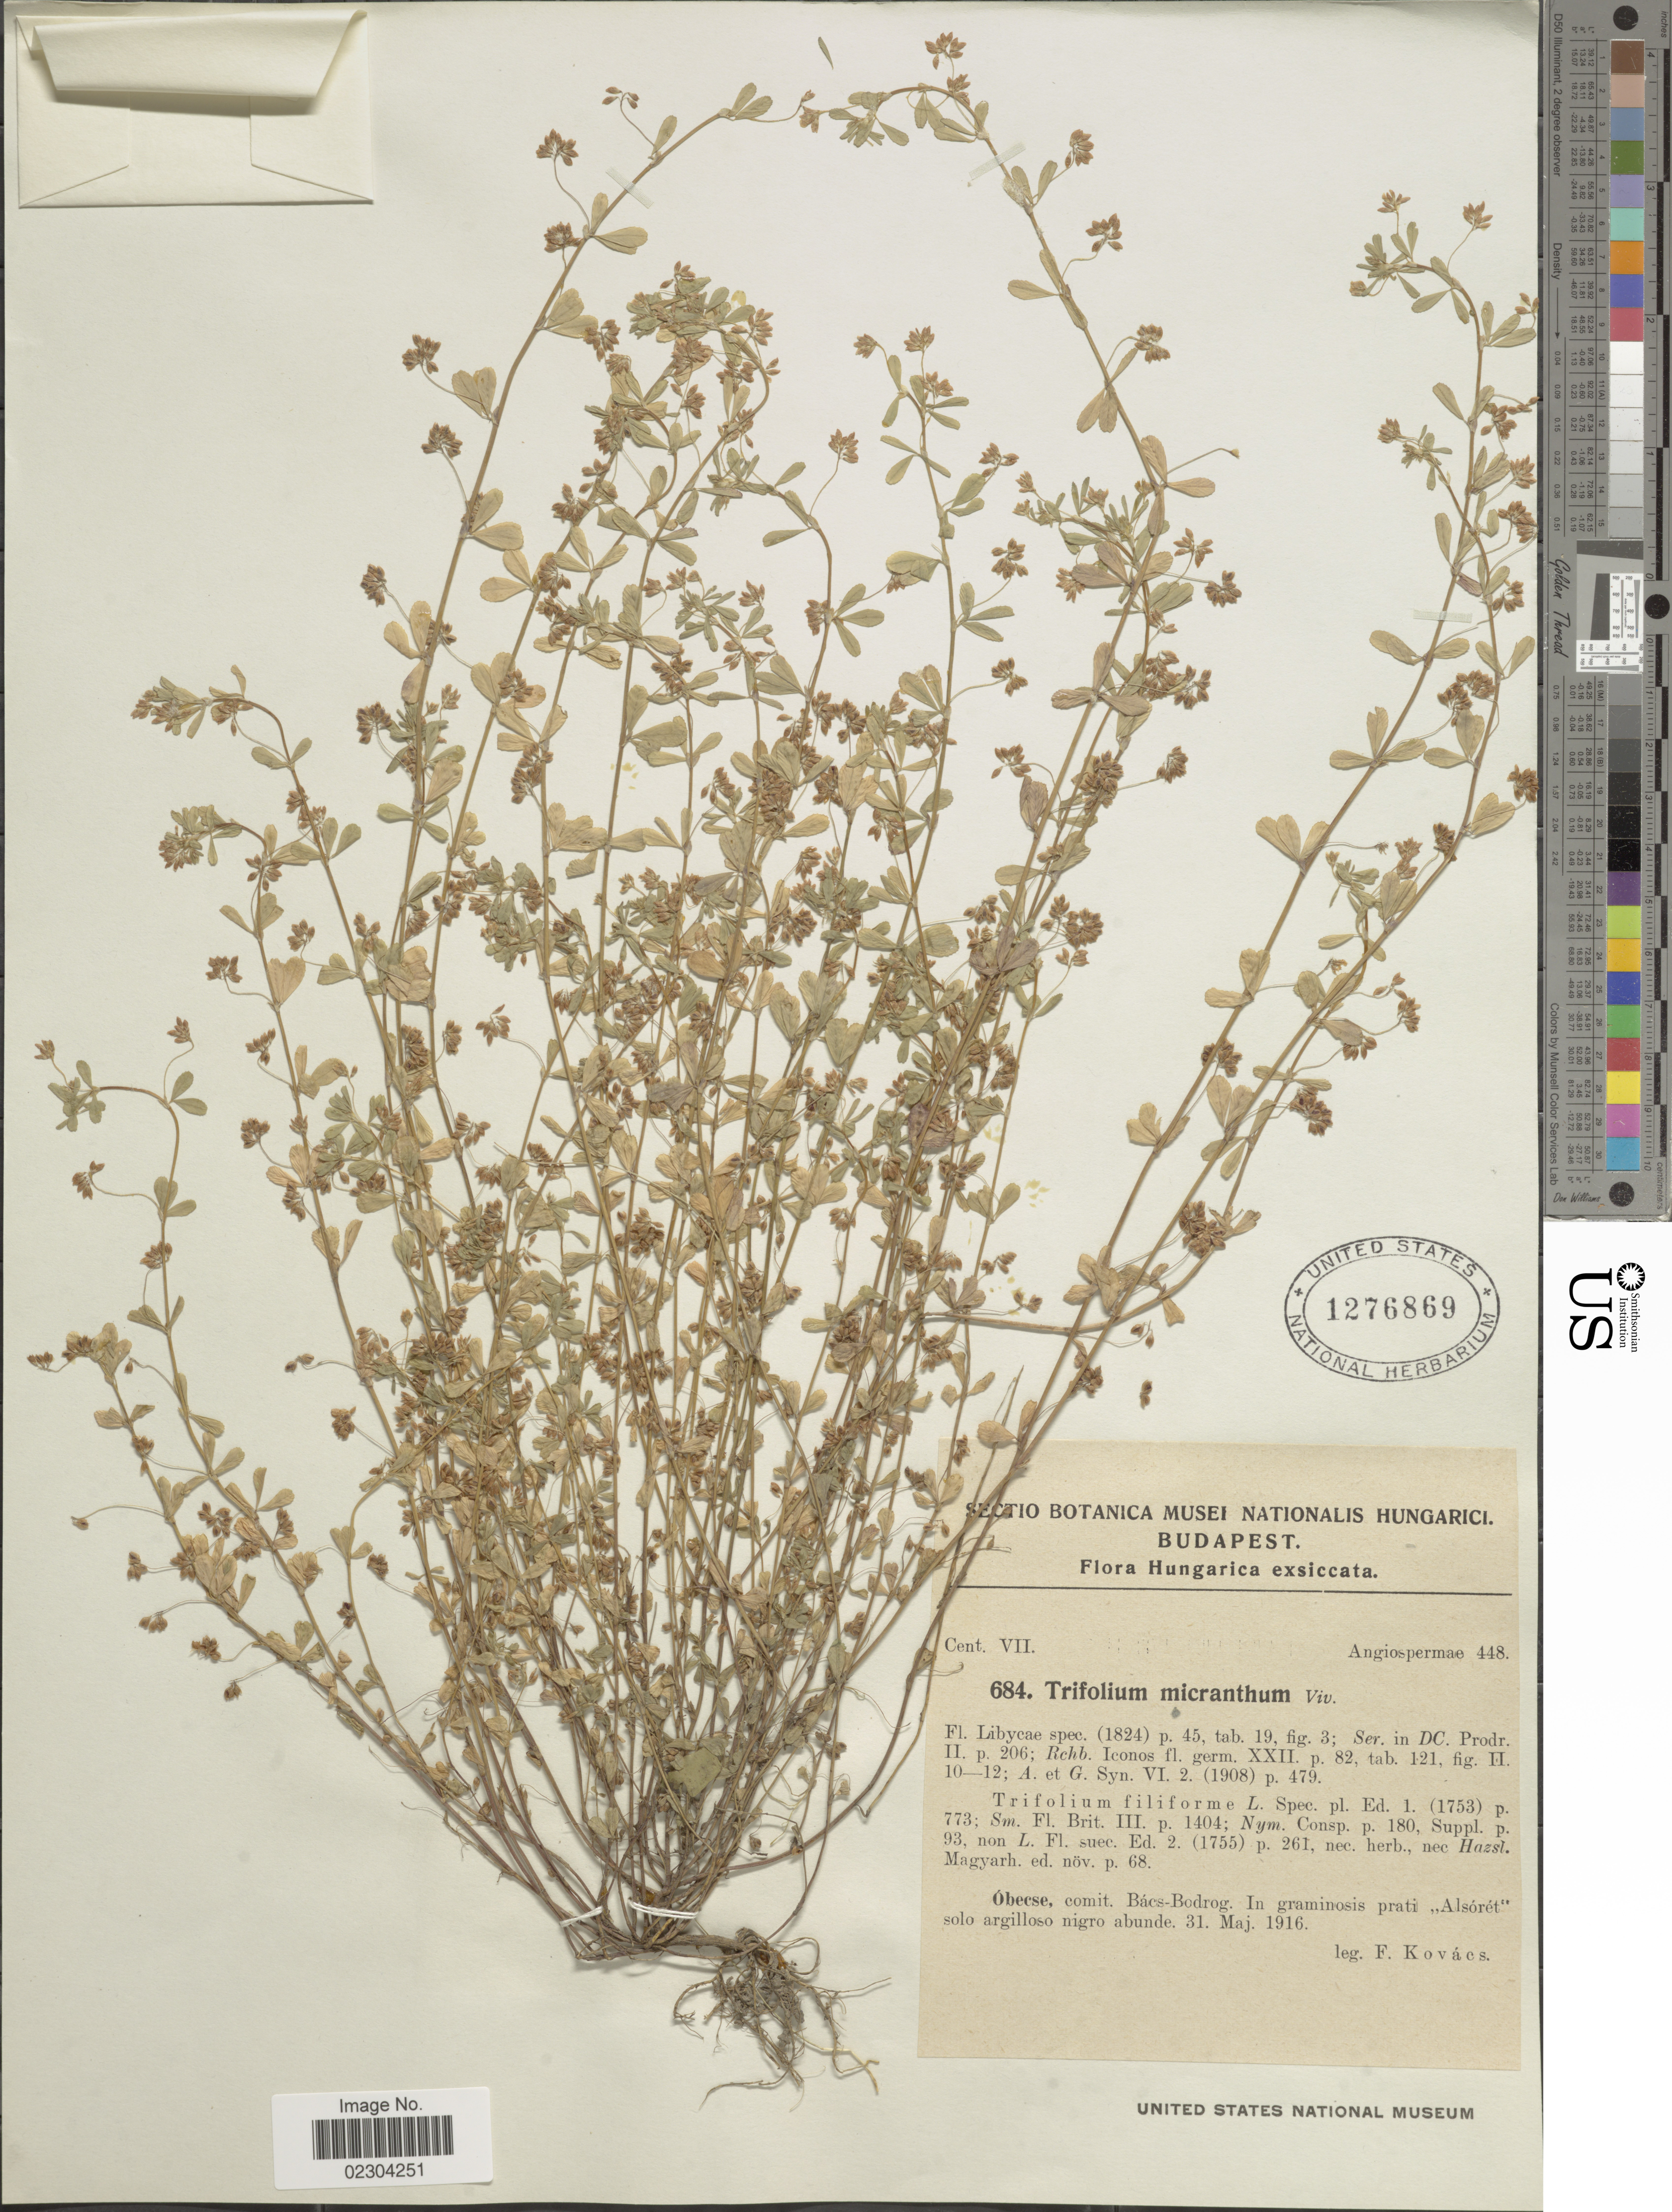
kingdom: Plantae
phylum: Tracheophyta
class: Magnoliopsida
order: Fabales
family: Fabaceae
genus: Trifolium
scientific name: Trifolium micranthum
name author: Viv.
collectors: F. Kovacs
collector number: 684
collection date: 1916-05-31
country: Hungary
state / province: Budapest, Capital District of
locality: Budapest, Obeese, comt. Bacs- Bodrog. In graminosis prati "Alsoret" solo argilloso nigro abunde [interpreted]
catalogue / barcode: US 1276869